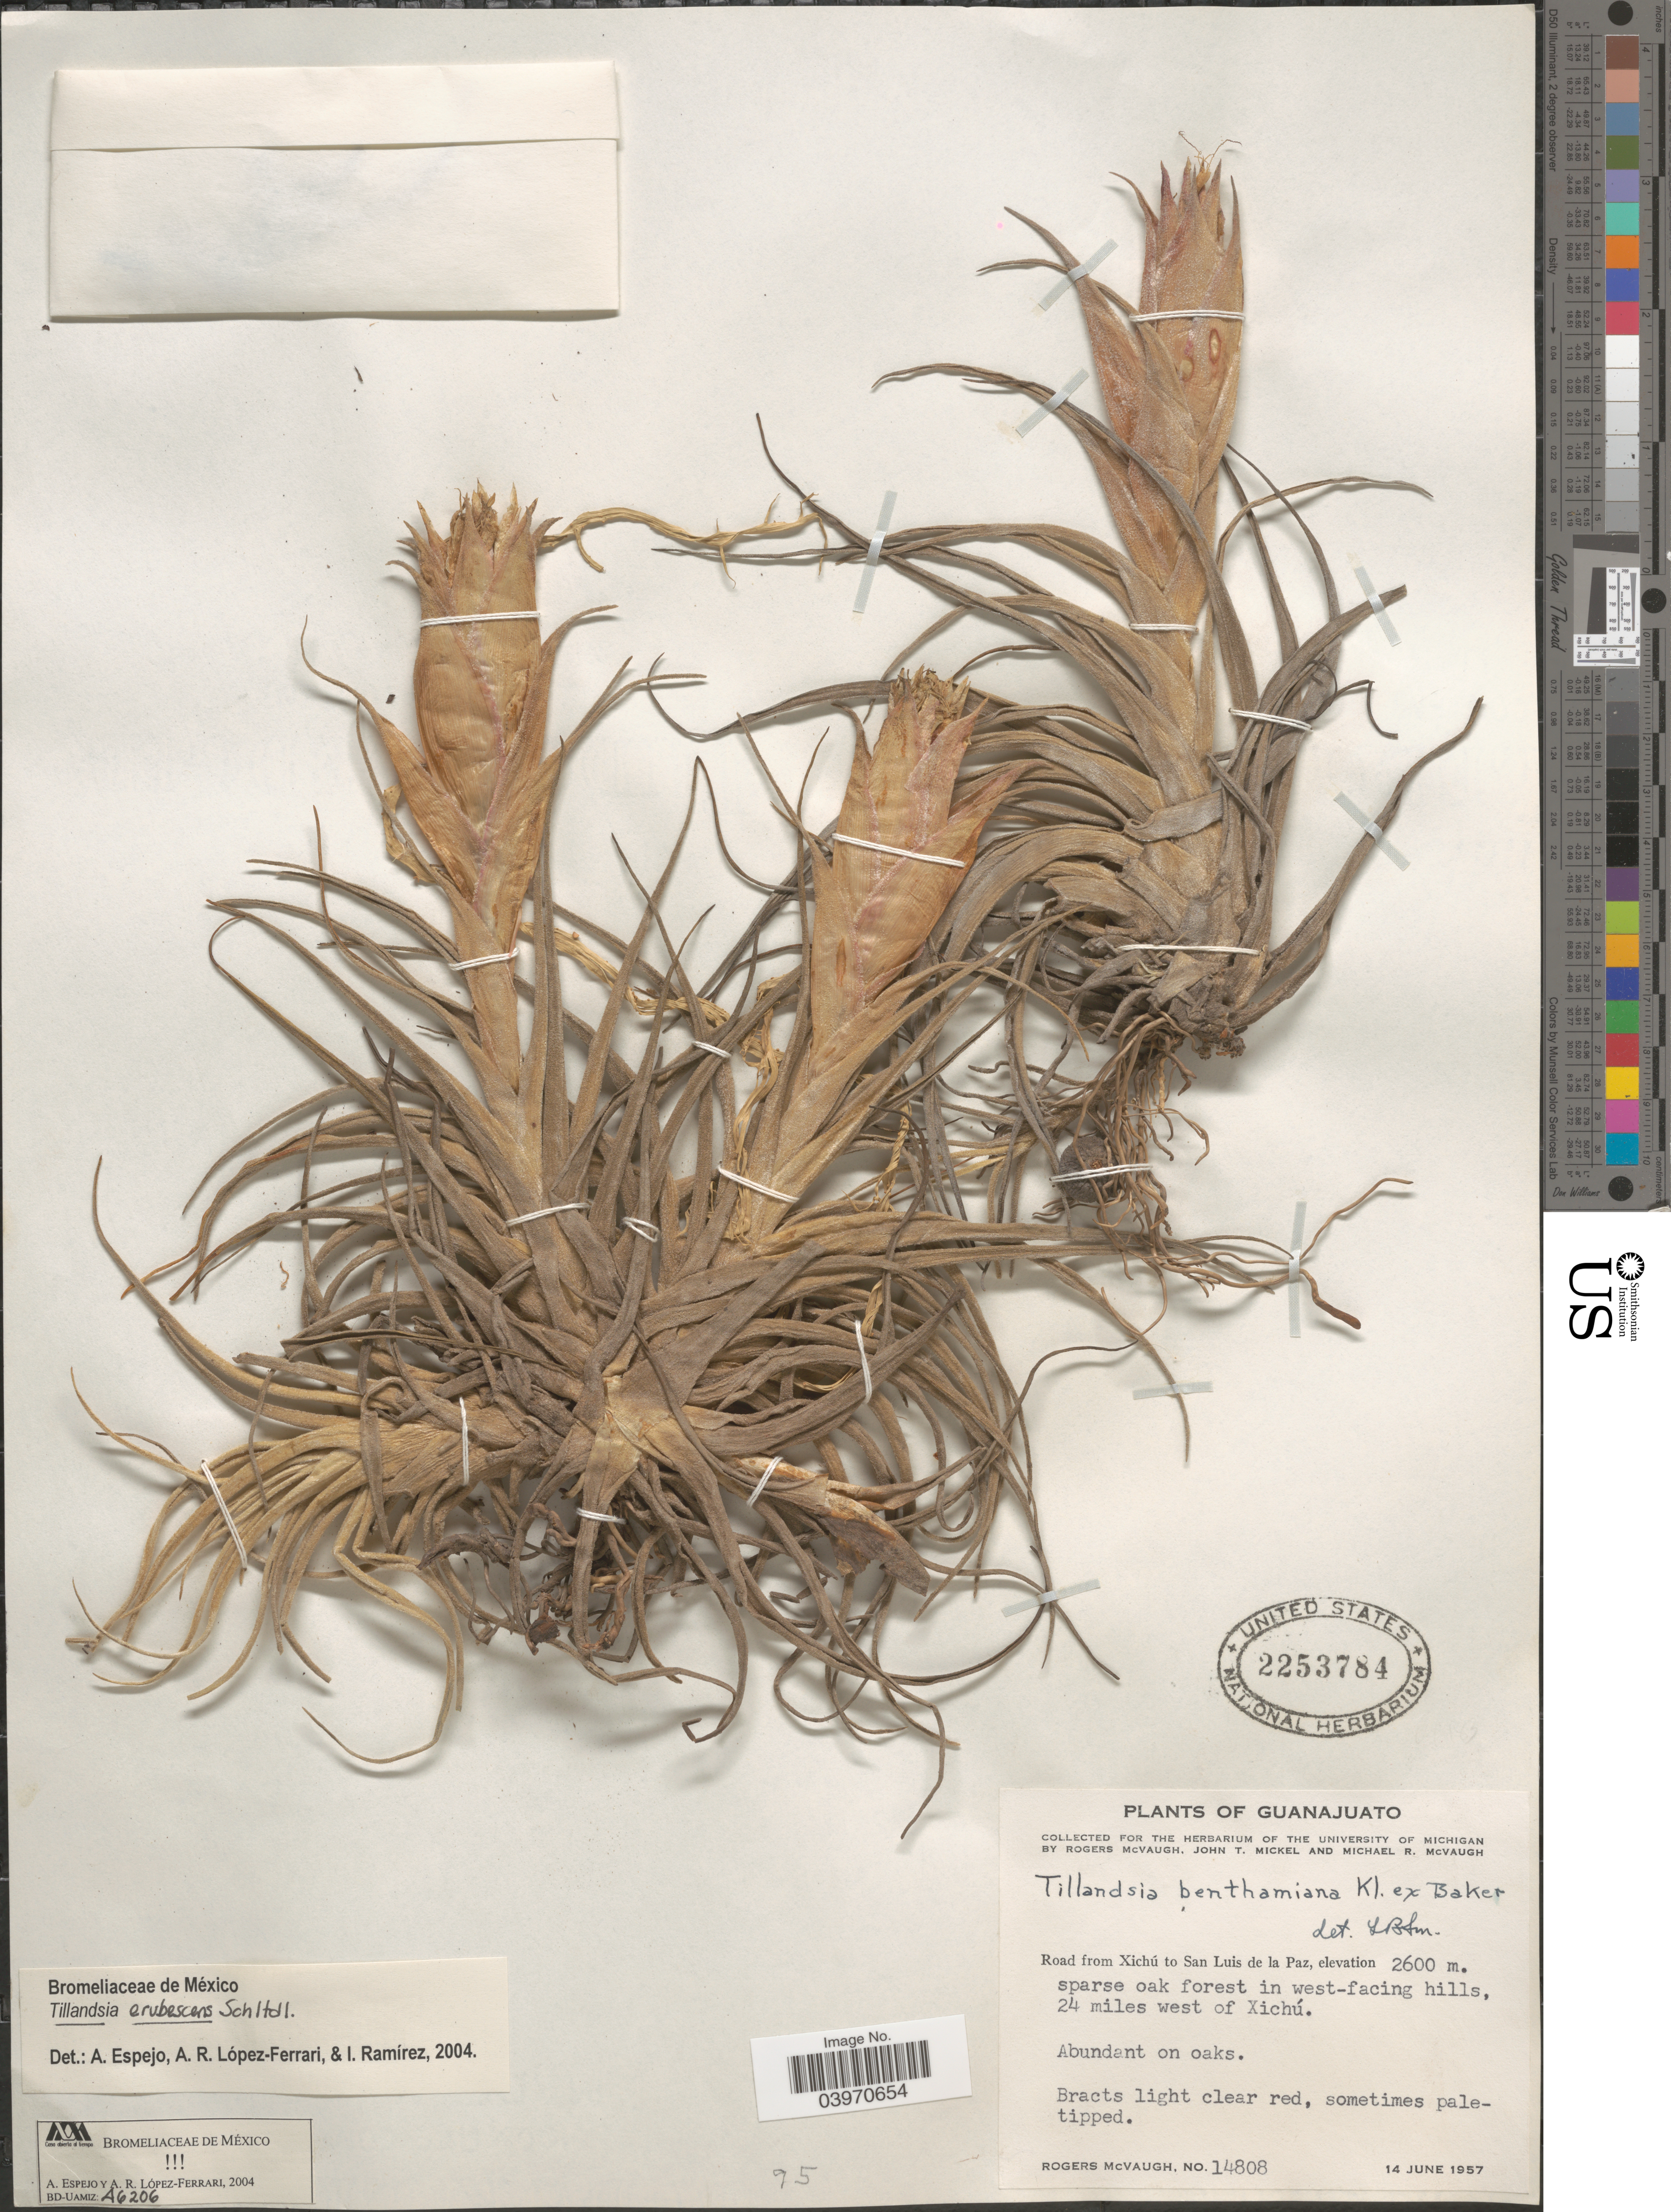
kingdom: Plantae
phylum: Tracheophyta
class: Liliopsida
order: Poales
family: Bromeliaceae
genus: Tillandsia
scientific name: Tillandsia erubescens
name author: Schltdl.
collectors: R. McVaugh, J. T. Mickel & M. R. McVaugh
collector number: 14808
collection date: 1957-06-14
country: Mexico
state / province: Guanajuato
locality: Road from Xichú to San Luis de la Paz, sparse oak forest in west-facing hills, 24 miles west of Xichú.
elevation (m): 2600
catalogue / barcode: US 2253784